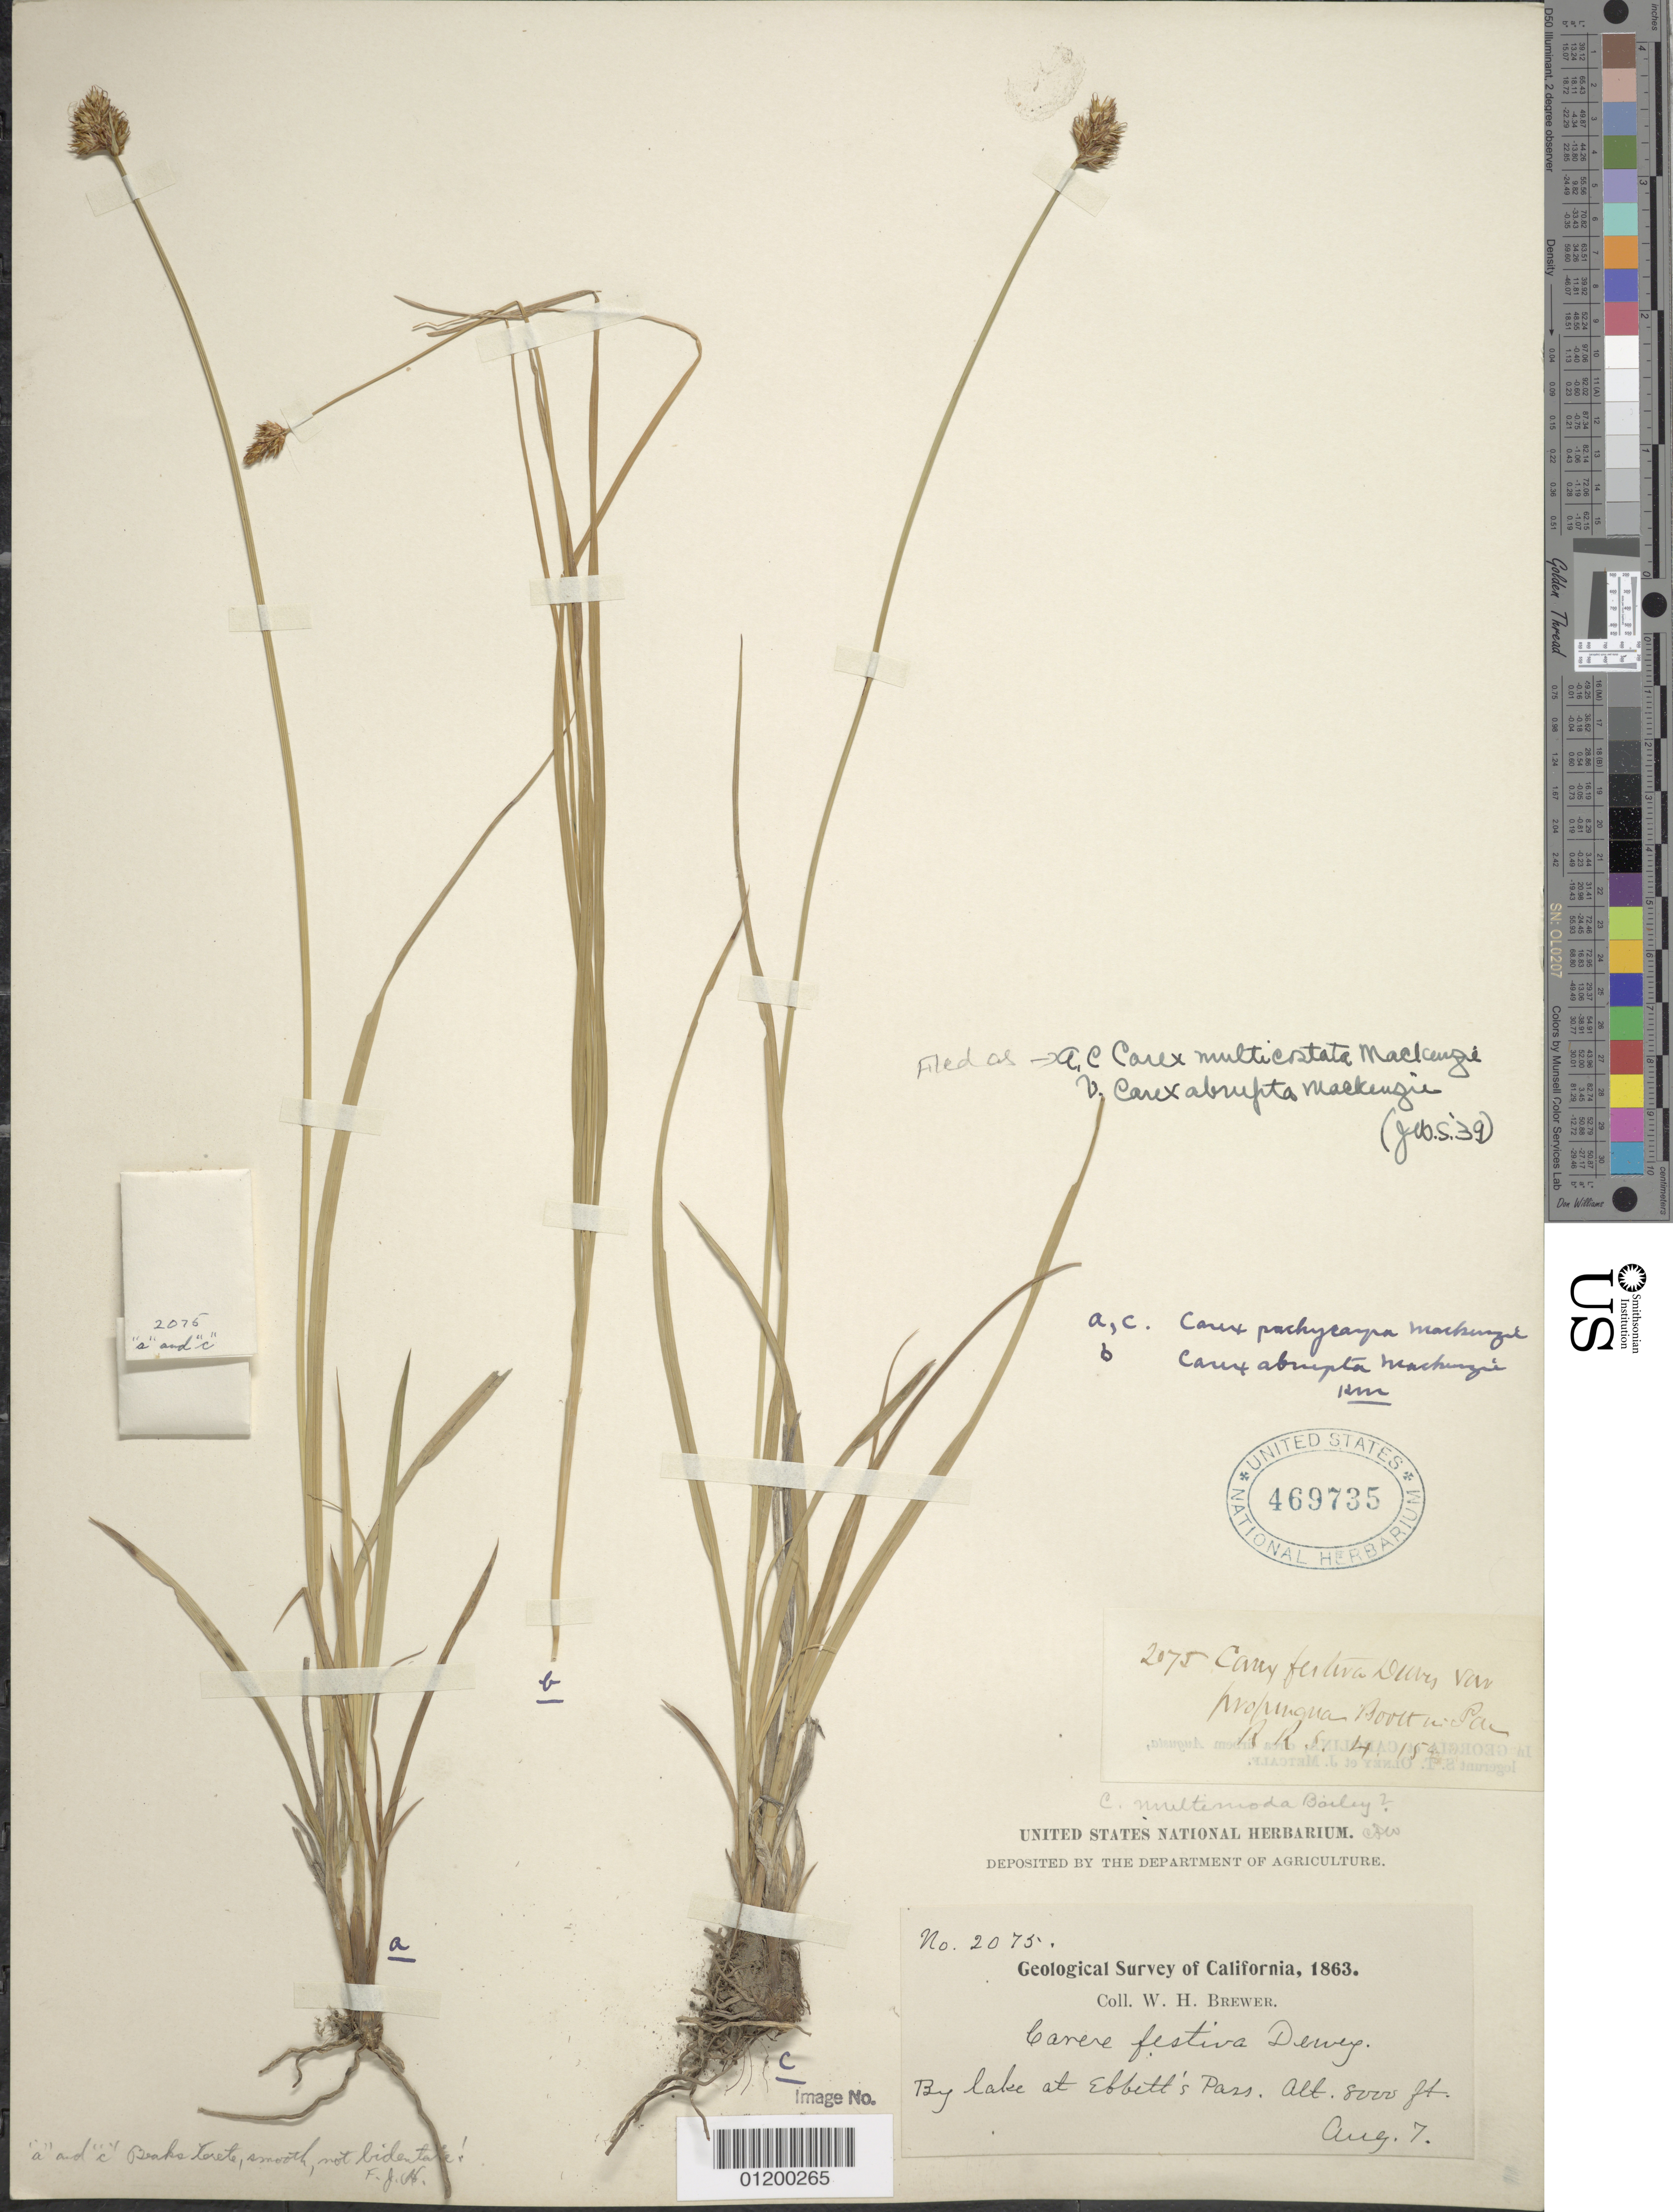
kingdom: Plantae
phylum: Tracheophyta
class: Liliopsida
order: Poales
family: Cyperaceae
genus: Carex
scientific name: Carex multicostata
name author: Mack.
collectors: W. H. Brewer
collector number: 2075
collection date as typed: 07 Aug 1863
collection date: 1863-08-07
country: United States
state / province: California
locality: Ebbett's Pass.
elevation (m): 2438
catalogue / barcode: US 469735